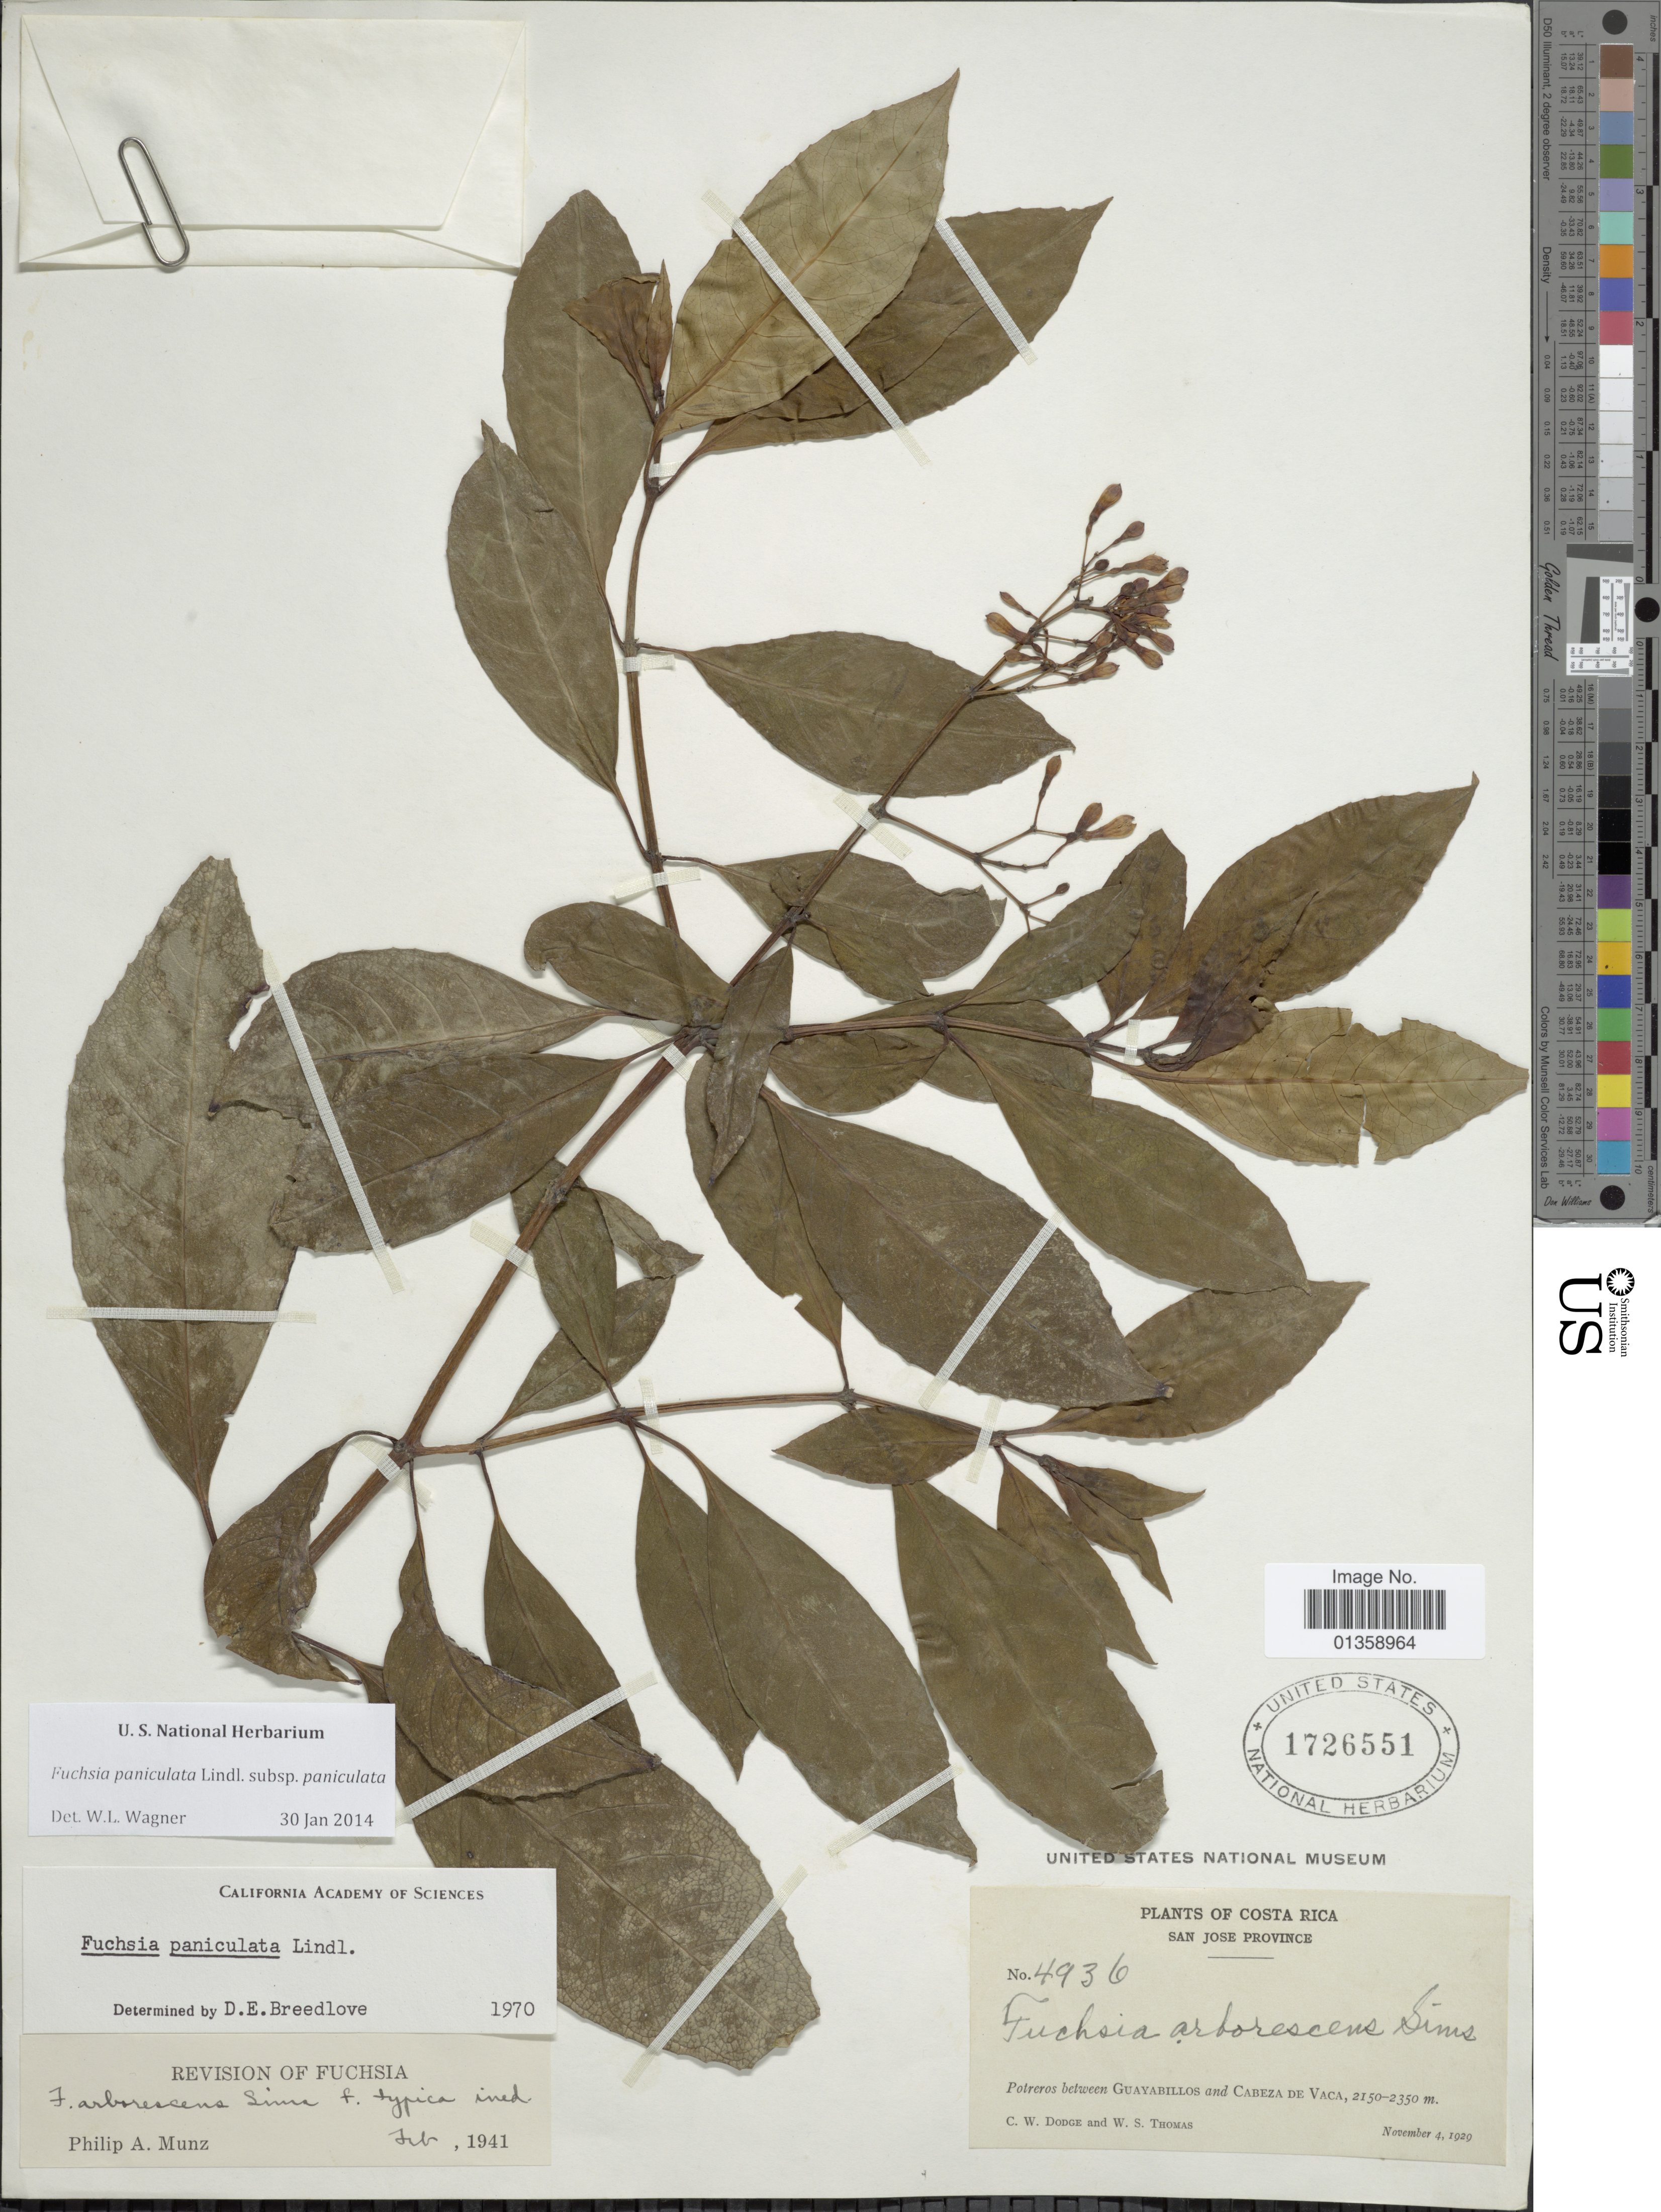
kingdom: Plantae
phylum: Tracheophyta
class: Magnoliopsida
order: Myrtales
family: Onagraceae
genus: Fuchsia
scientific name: Fuchsia paniculata subsp. paniculata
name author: Lindl.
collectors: C. Dodge & W. S. Thomas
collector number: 4936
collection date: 1929-11-04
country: Costa Rica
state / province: San José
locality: Potreros between Guayabillos and Cabeza de Vaca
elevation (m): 2150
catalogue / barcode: US 1726551